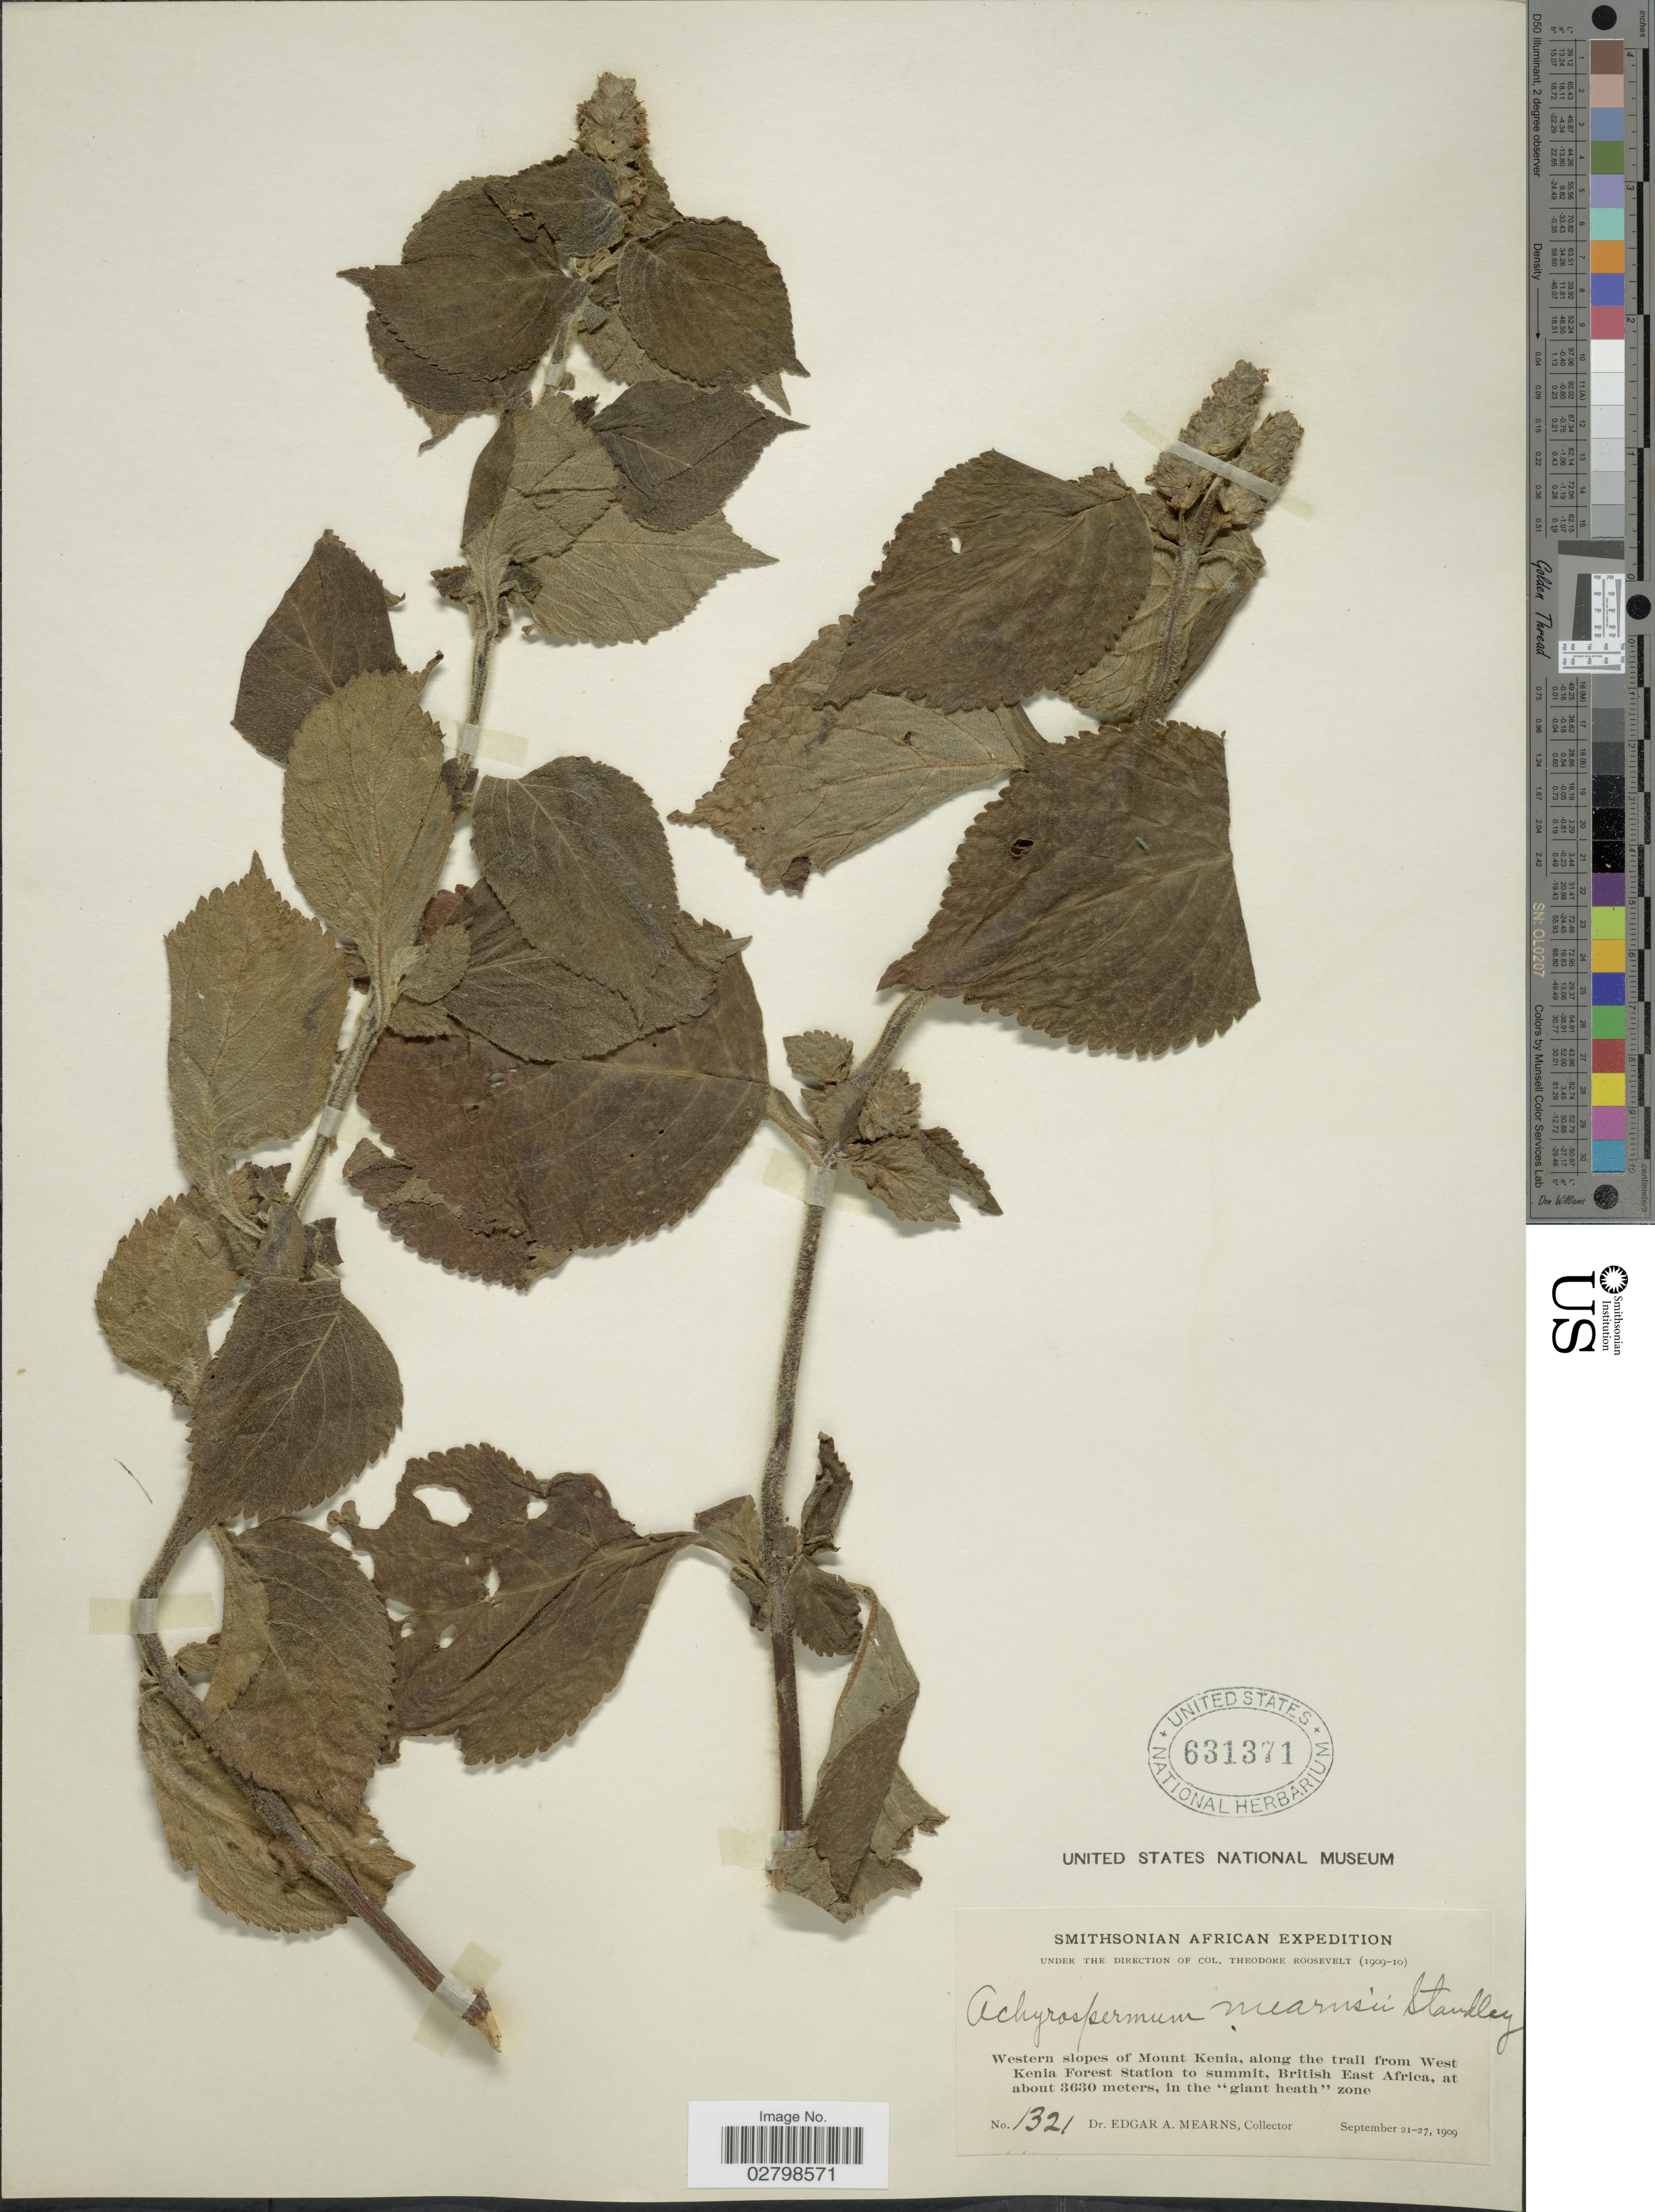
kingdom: Plantae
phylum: Tracheophyta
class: Magnoliopsida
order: Lamiales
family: Lamiaceae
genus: Achyrospermum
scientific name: Achyrospermum mearnsii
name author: Standl.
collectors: E. A. Mearns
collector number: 1321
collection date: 1909-09-21/1909-09-27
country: Kenya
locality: Western slopes of Mount Kenia, along the trail from West Kenia Forest Station to summit, British East Africa. In the "giant heath" zone.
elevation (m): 3630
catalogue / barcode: US 631371